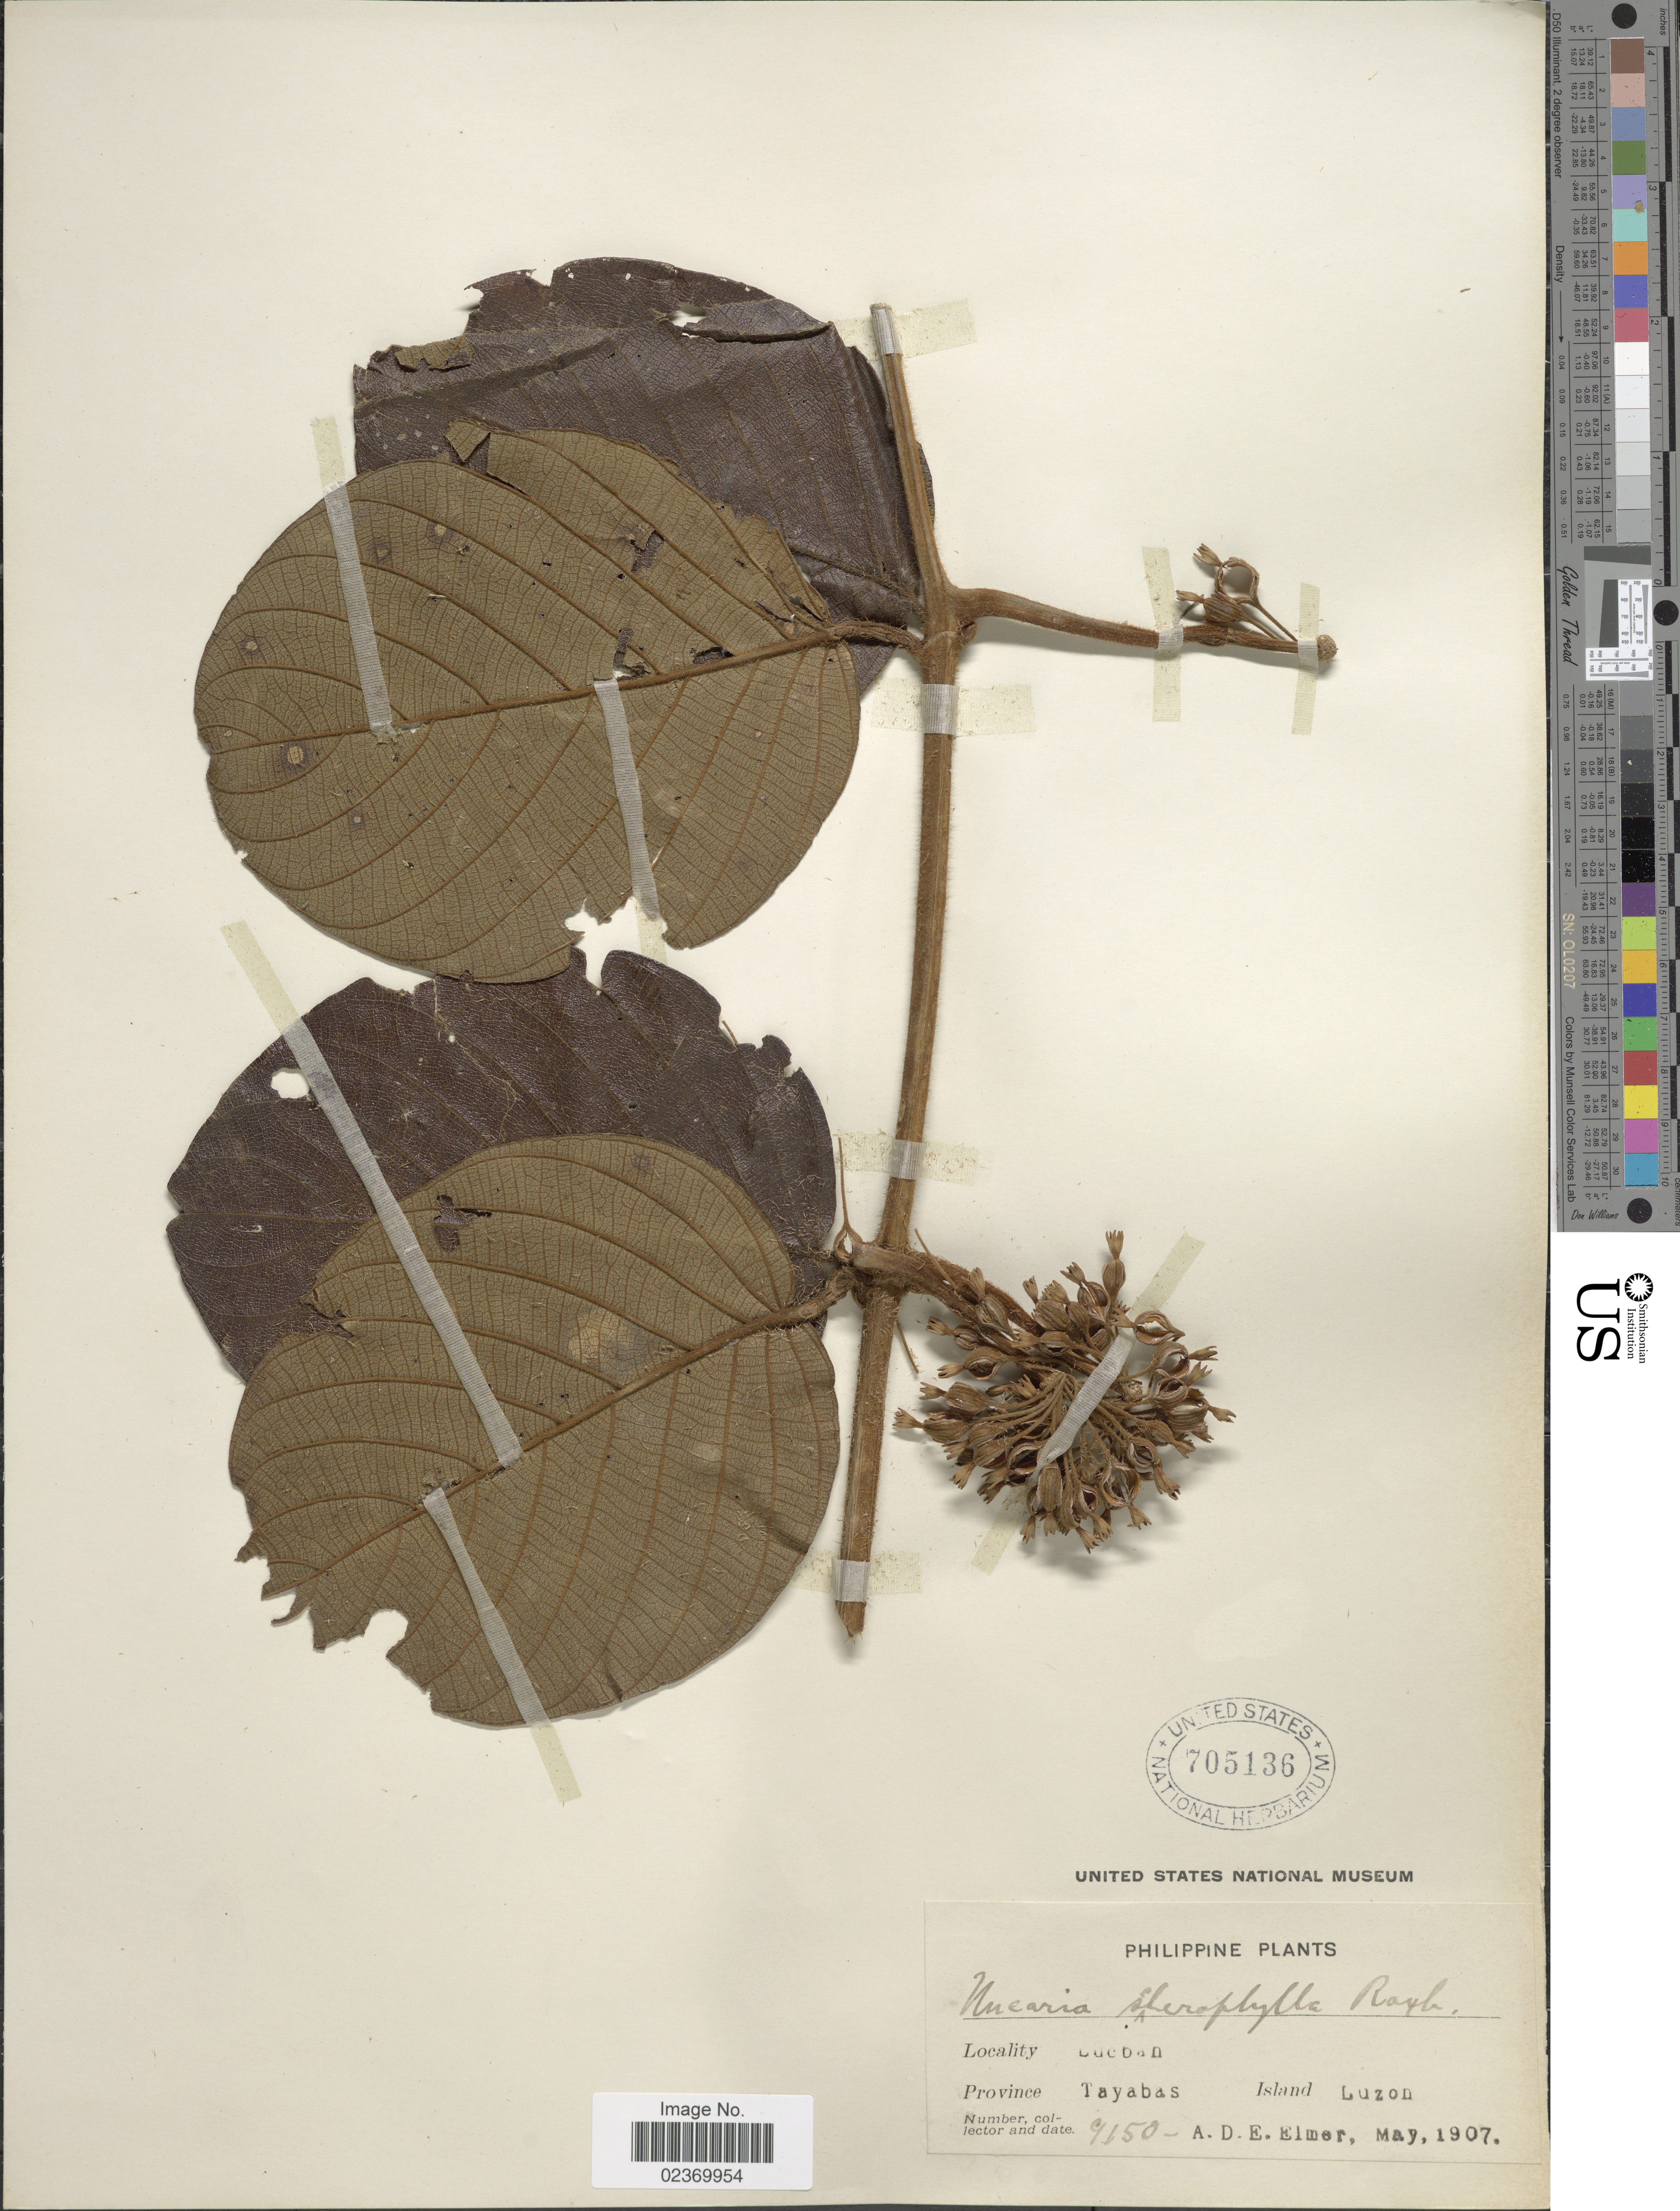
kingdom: Plantae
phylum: Tracheophyta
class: Magnoliopsida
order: Gentianales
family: Rubiaceae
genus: Uncaria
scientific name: Uncaria insignis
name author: Bartl. ex DC.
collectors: A. D. E. Elmer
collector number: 9150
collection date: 1907-05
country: Philippines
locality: Lucban, Province Tayabas, Island Luzon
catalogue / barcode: US 705136